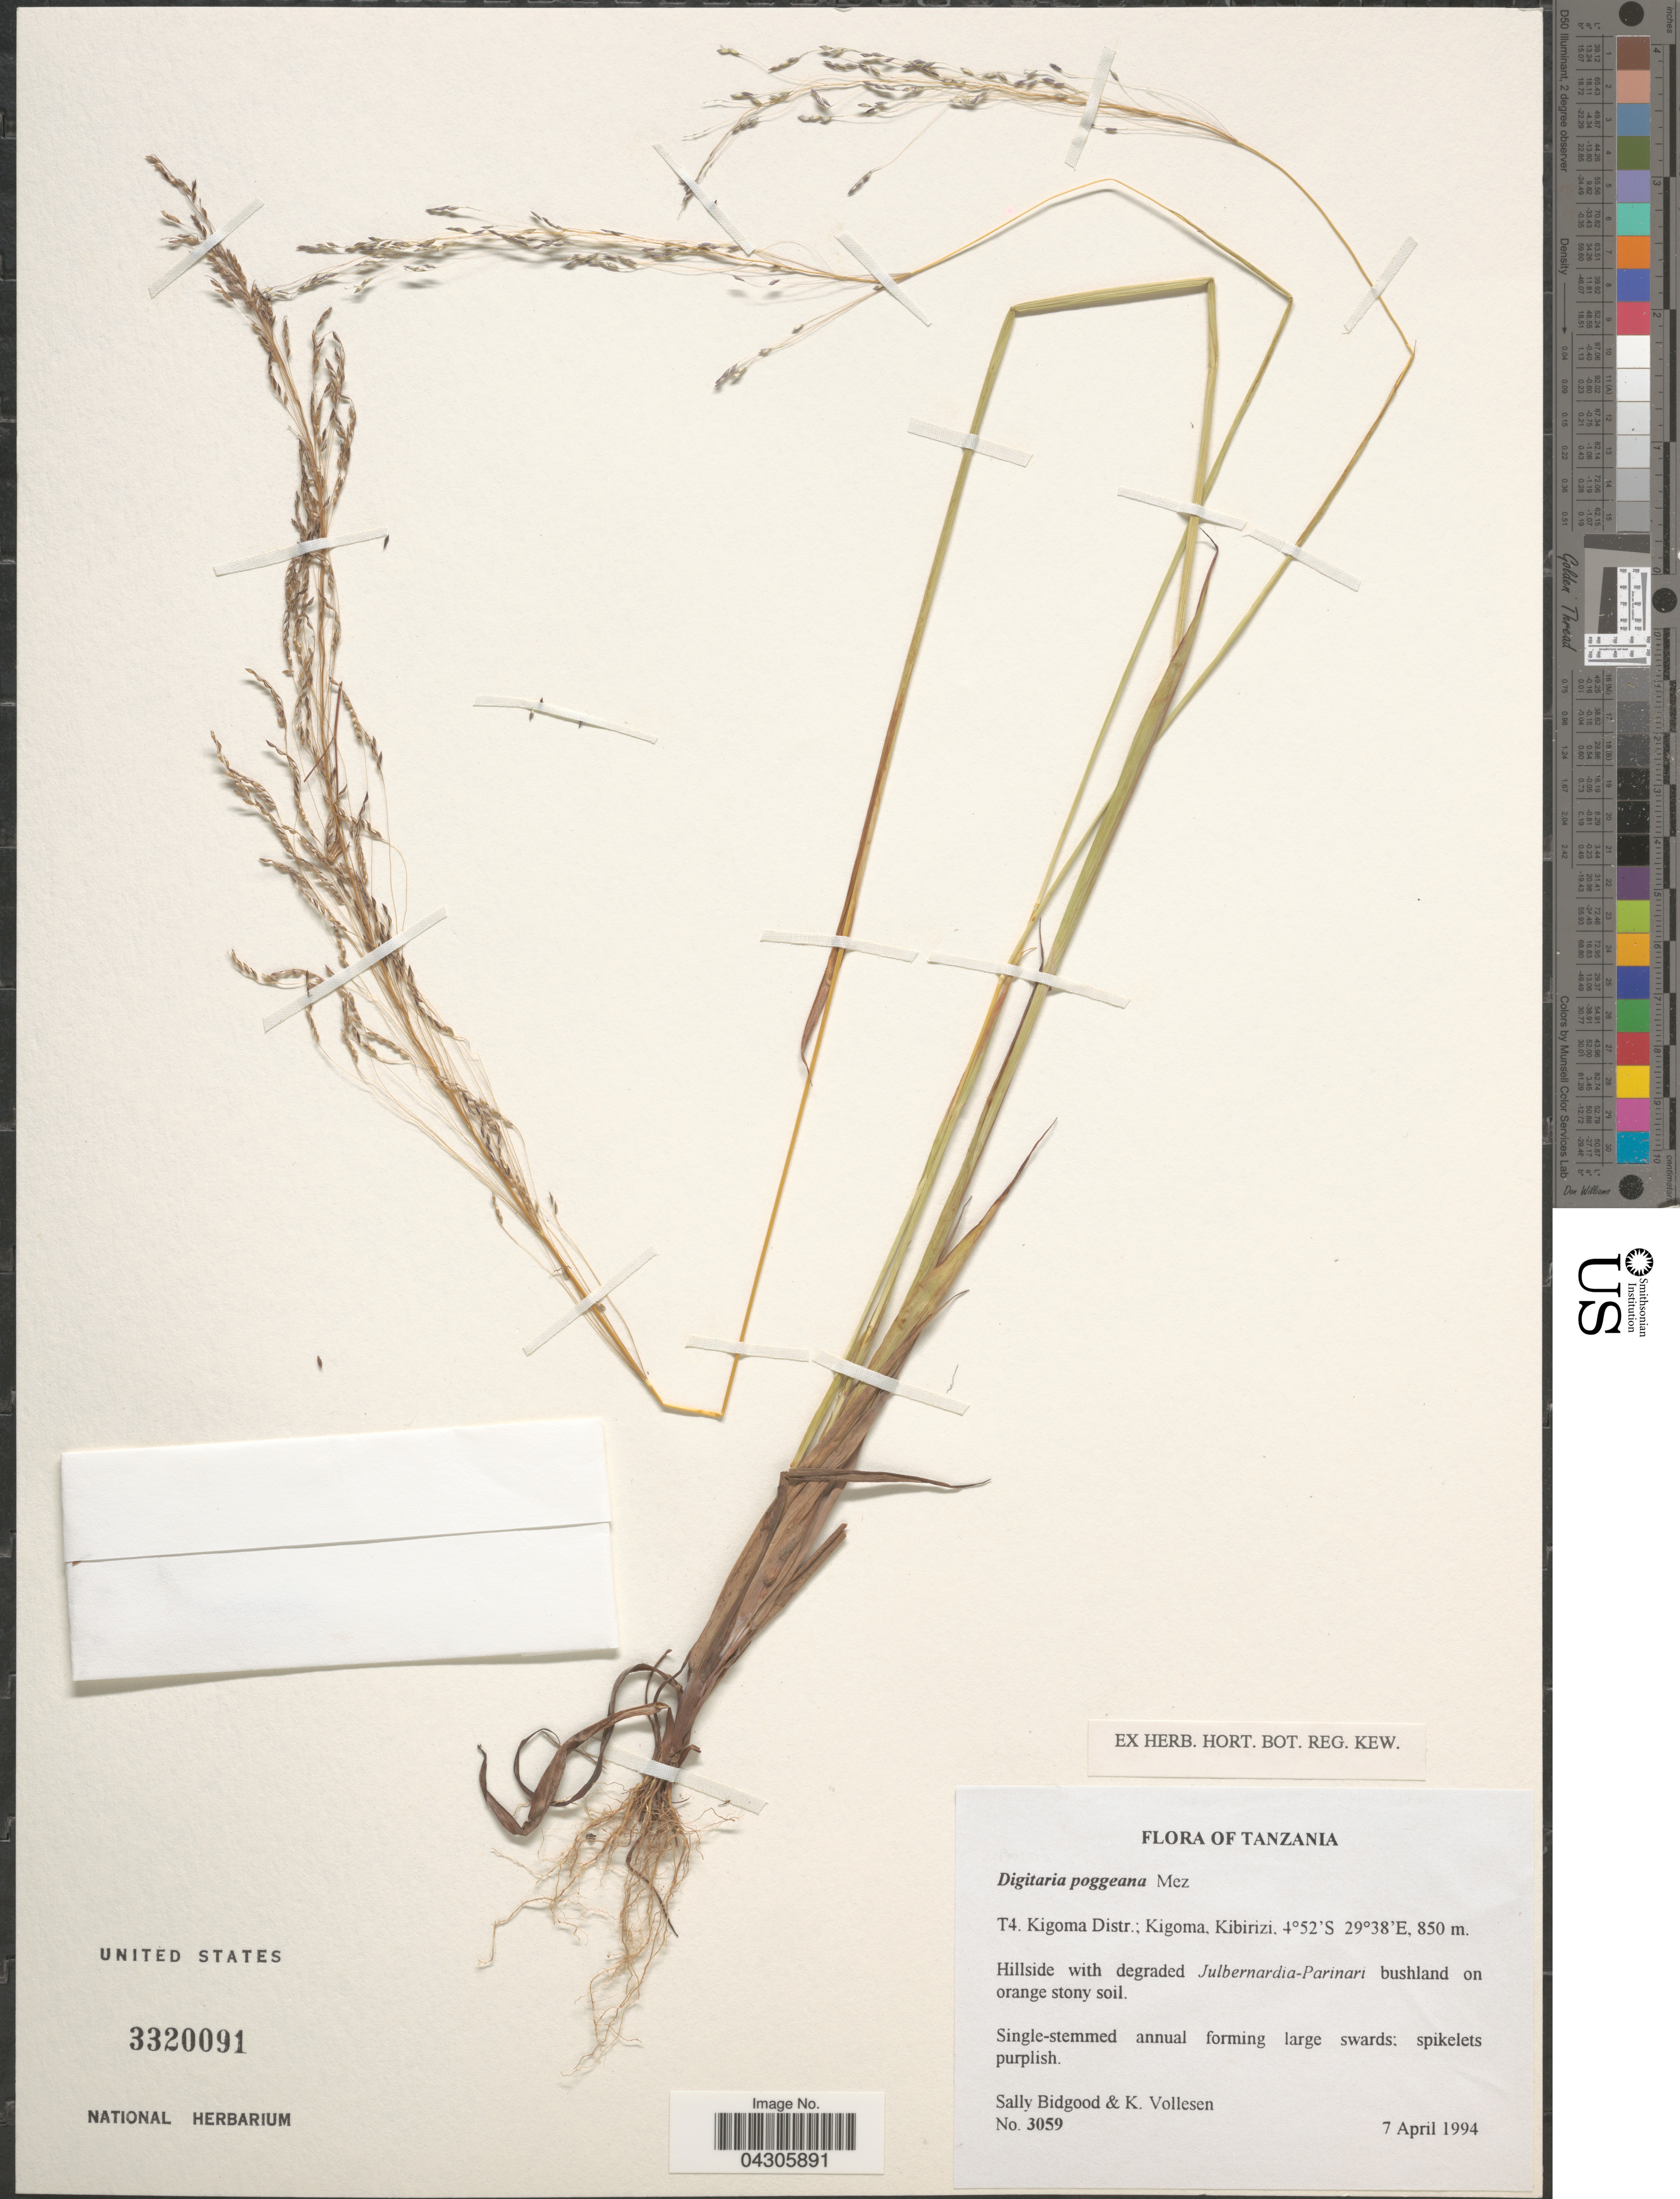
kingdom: Plantae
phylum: Tracheophyta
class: Liliopsida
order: Poales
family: Poaceae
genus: Digitaria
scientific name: Digitaria poggeana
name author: Mez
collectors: S. Bidgood & K. Vollesen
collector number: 3059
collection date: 1994-04-07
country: Tanzania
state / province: Kigoma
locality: T4. Kigoma Distr.; Kibirizi.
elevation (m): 850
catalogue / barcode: US 3320091